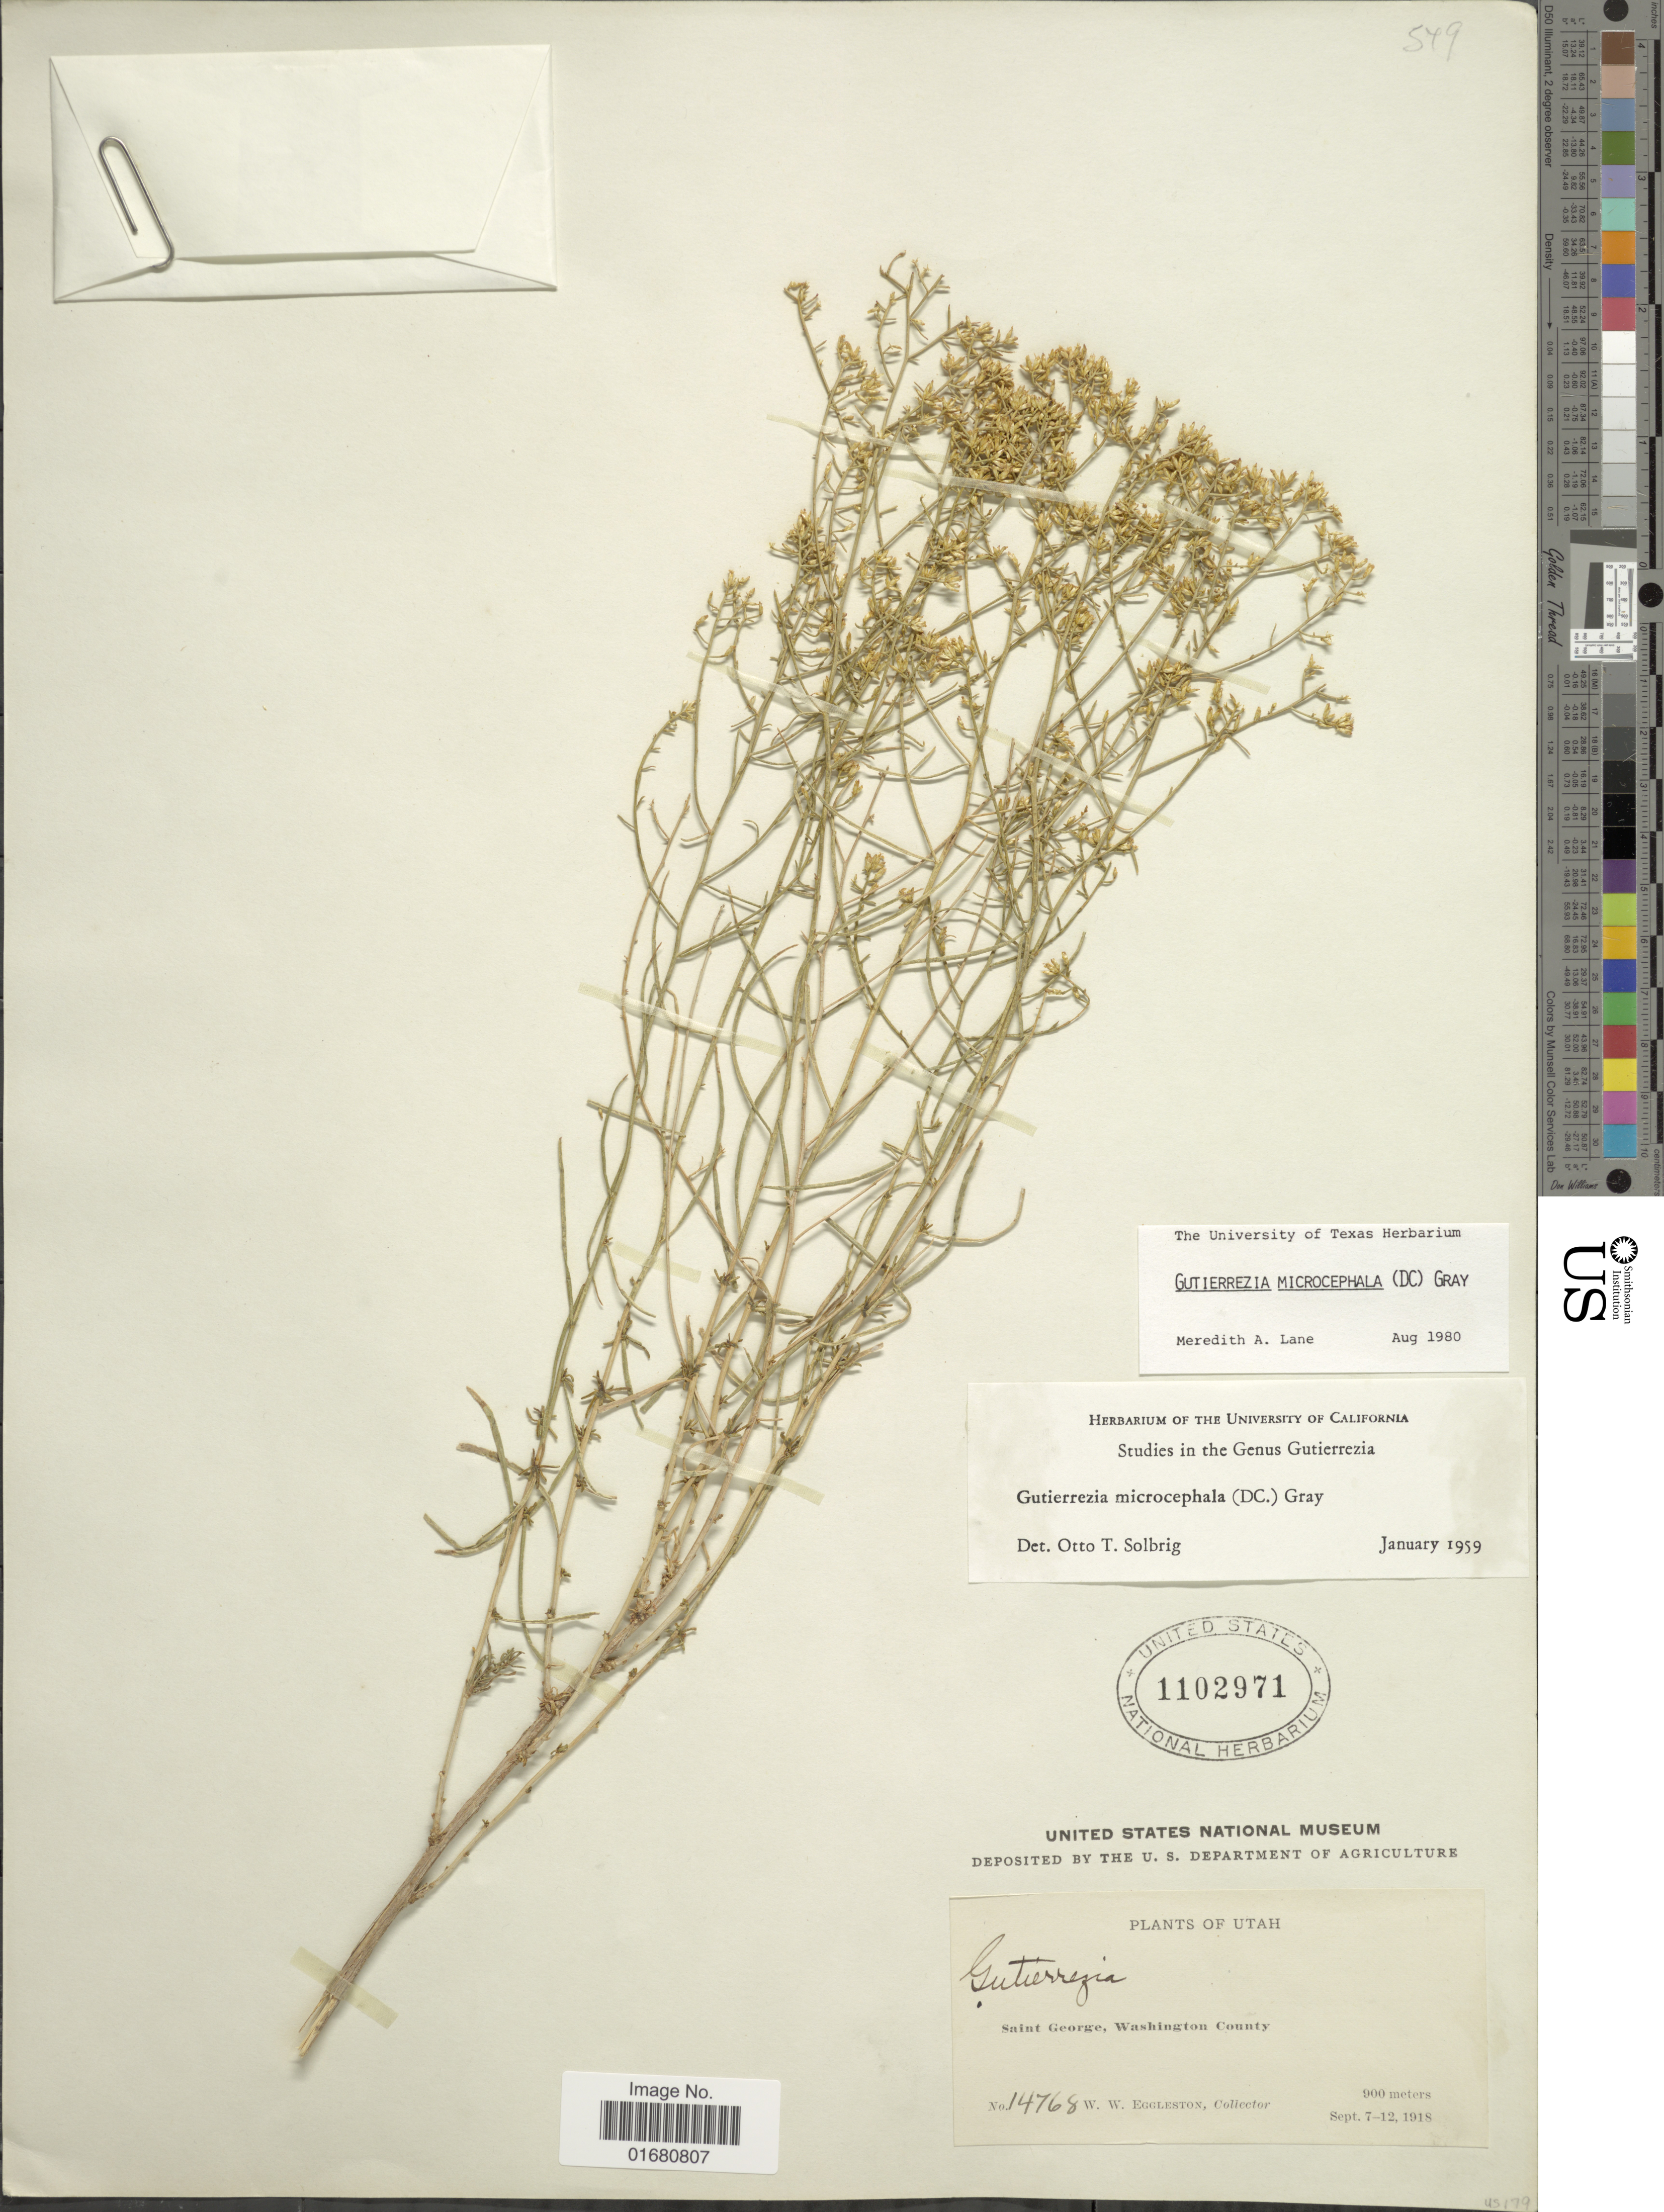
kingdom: Plantae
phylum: Tracheophyta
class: Magnoliopsida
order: Asterales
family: Asteraceae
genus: Gutierrezia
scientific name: Gutierrezia microcephala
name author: (DC.) A. Gray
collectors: W. W. Eggleston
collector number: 14768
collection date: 1918-09-07/1918-09-12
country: United States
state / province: Utah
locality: Saint George, Washington County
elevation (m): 900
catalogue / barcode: US 112971